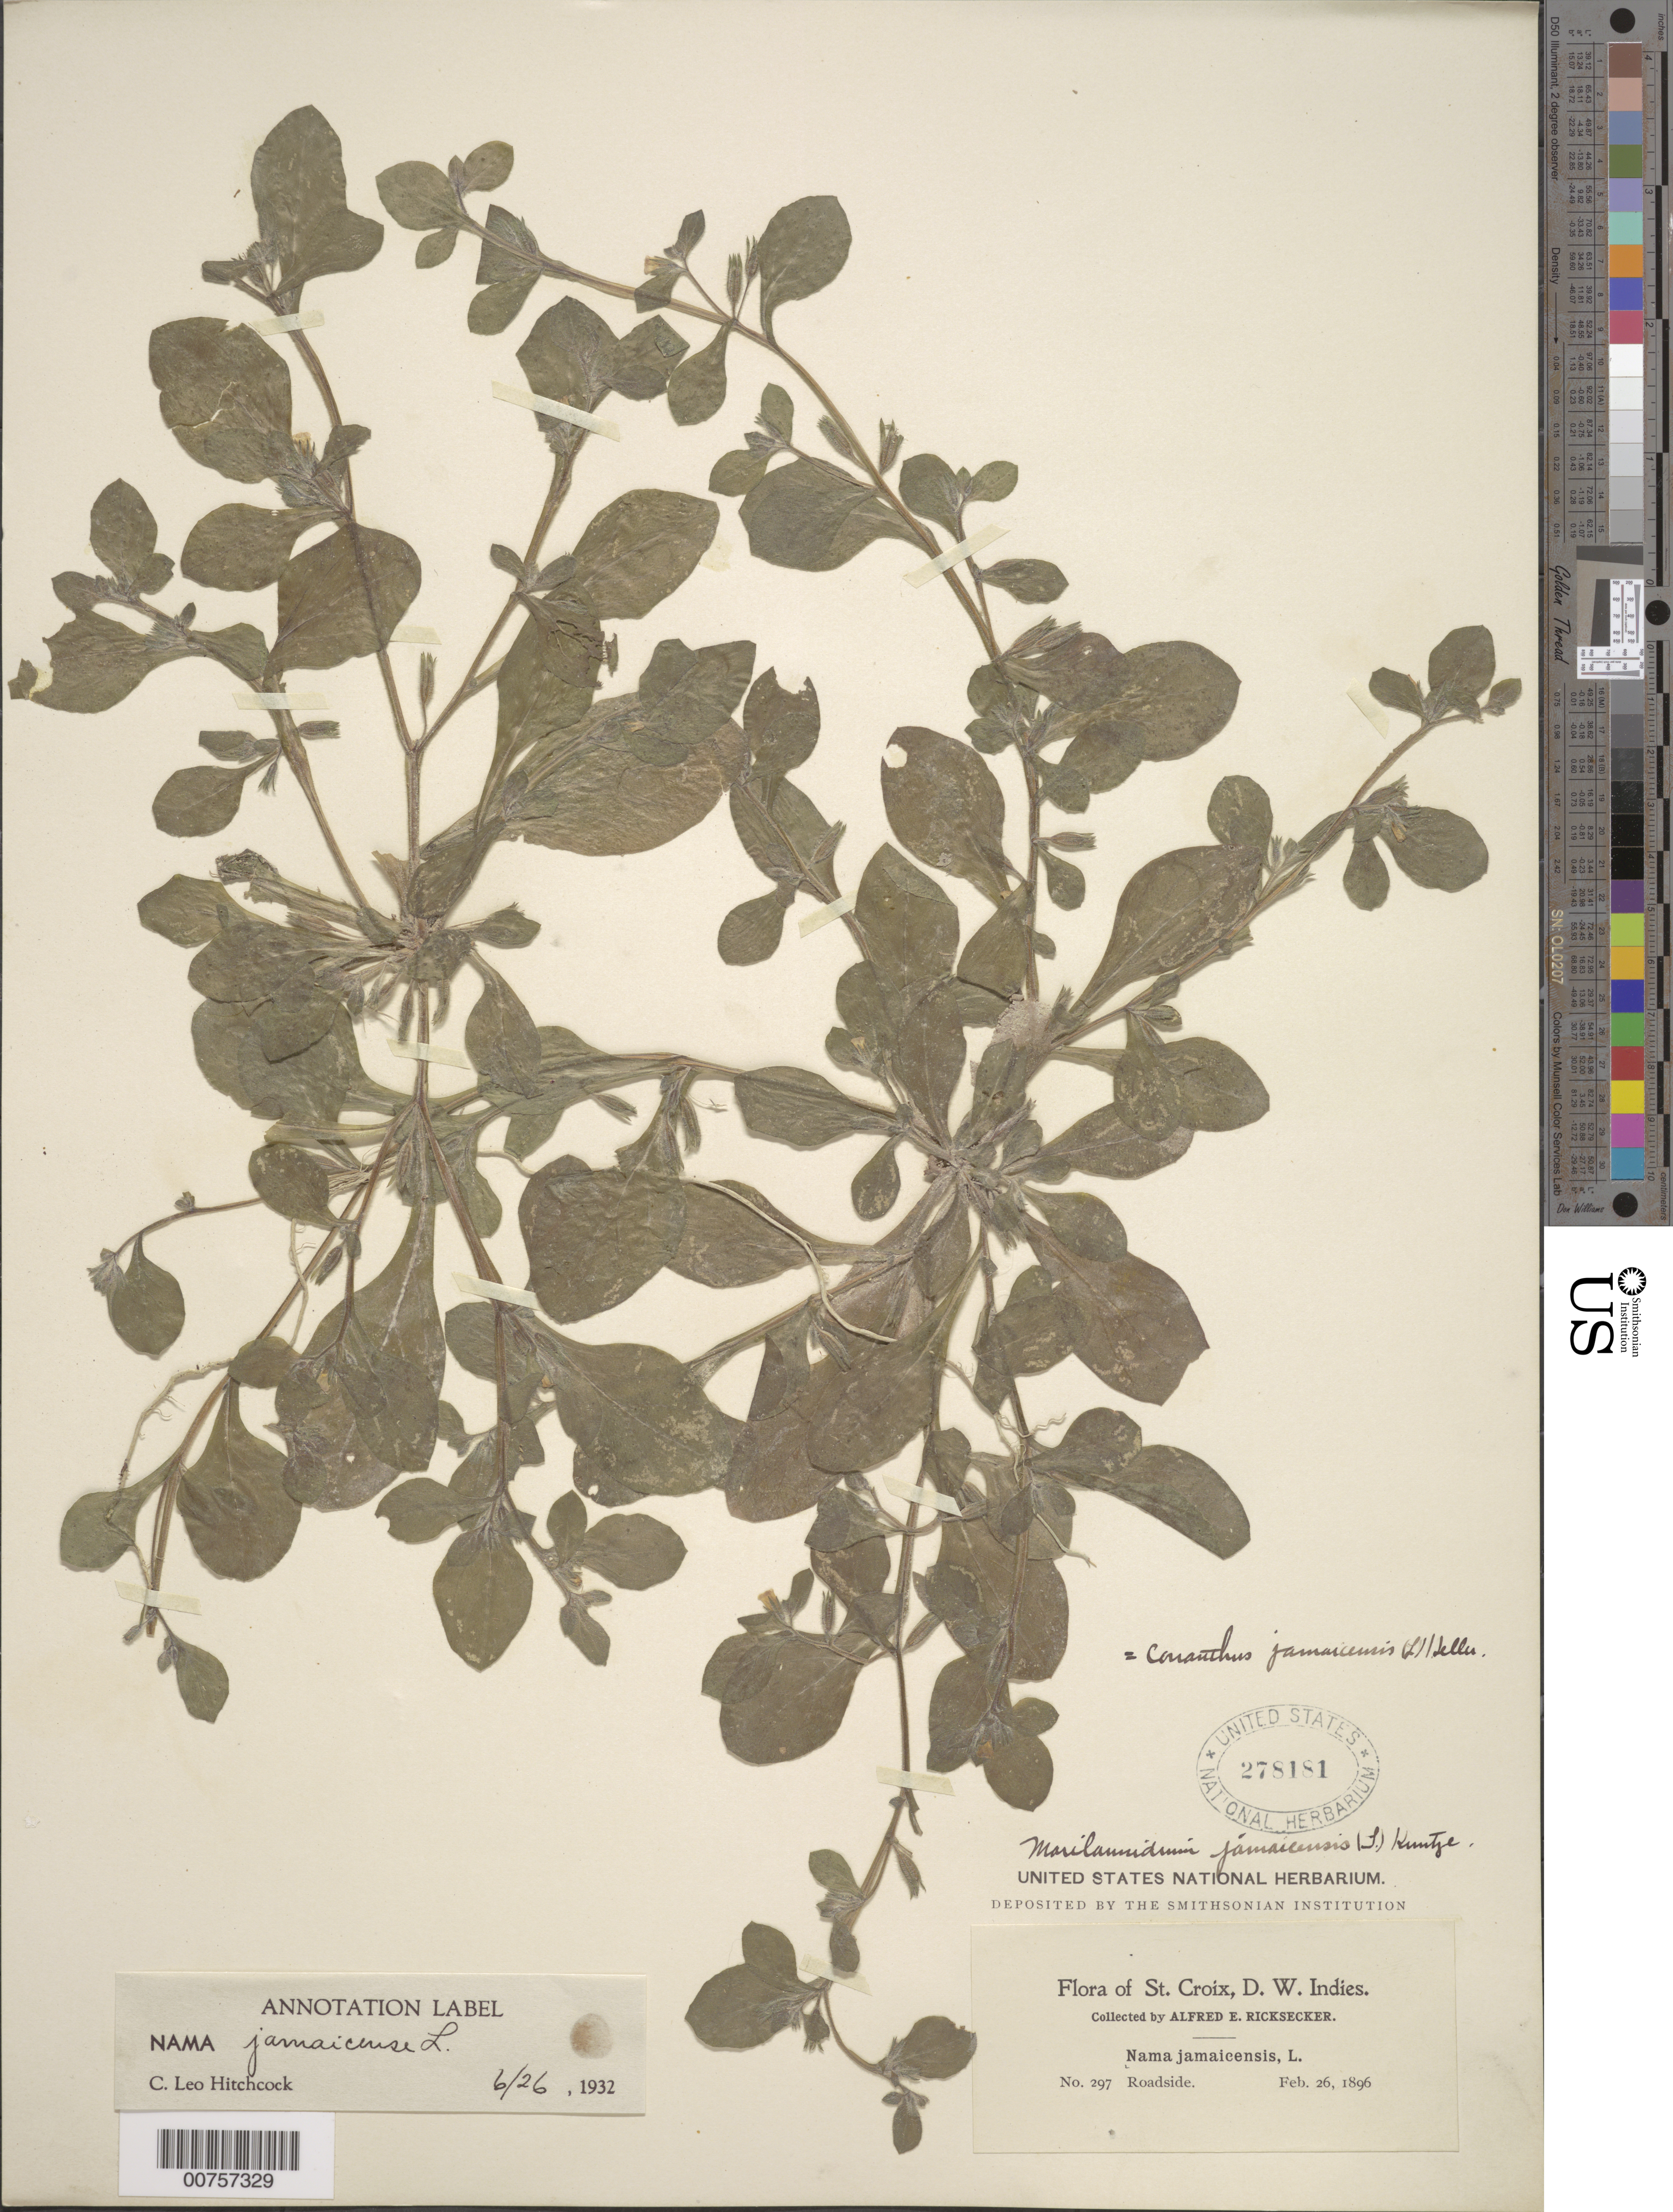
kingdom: Plantae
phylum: Tracheophyta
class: Magnoliopsida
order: Boraginales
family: Namaceae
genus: Nama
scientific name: Nama jamaicensis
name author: L.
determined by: Hitchcock, C. L.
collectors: A. E. Ricksecker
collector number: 297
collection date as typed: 26 Feb 1896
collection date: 1896-02-26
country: U.S. Virgin Islands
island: St. Croix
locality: Roadside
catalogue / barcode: US 278181